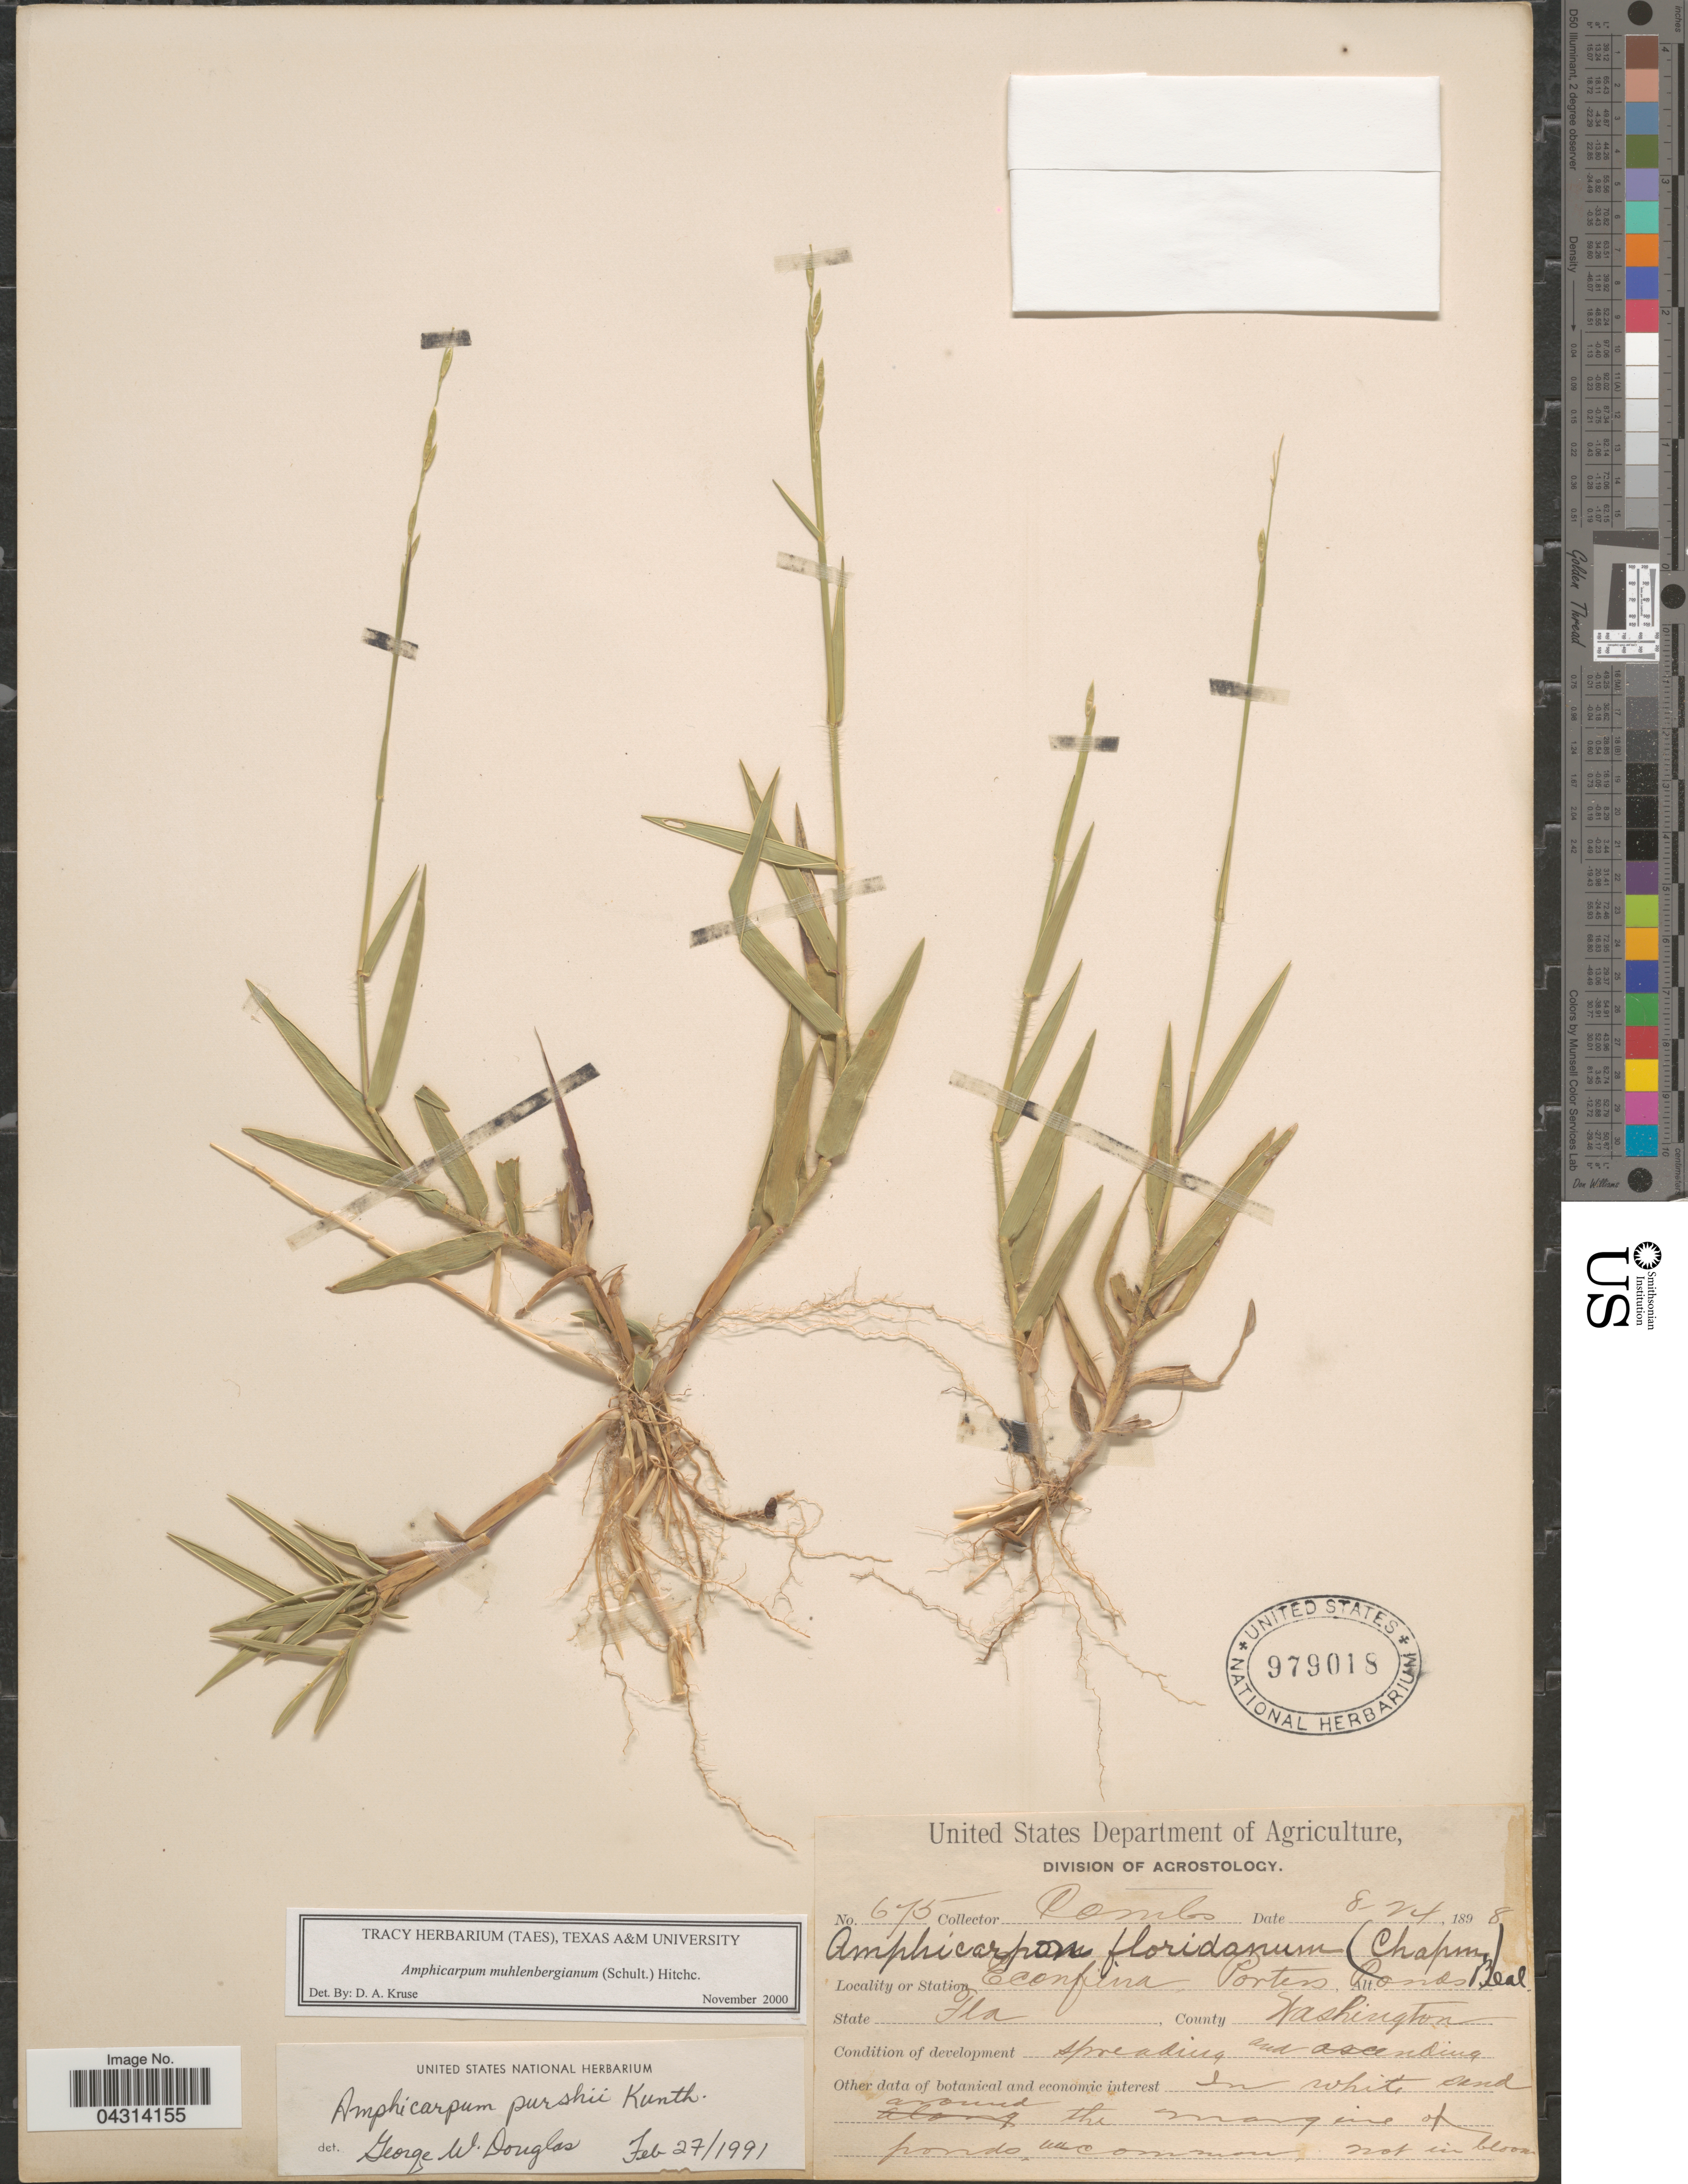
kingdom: Plantae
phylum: Tracheophyta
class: Liliopsida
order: Poales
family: Poaceae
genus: Amphicarpum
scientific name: Amphicarpum muhlenbergianum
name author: (Schult.) Hitchc.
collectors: -. Combs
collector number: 675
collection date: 1898-08-24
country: United States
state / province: Florida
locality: Econfina Porters Ponds. County Washington.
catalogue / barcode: US 979018